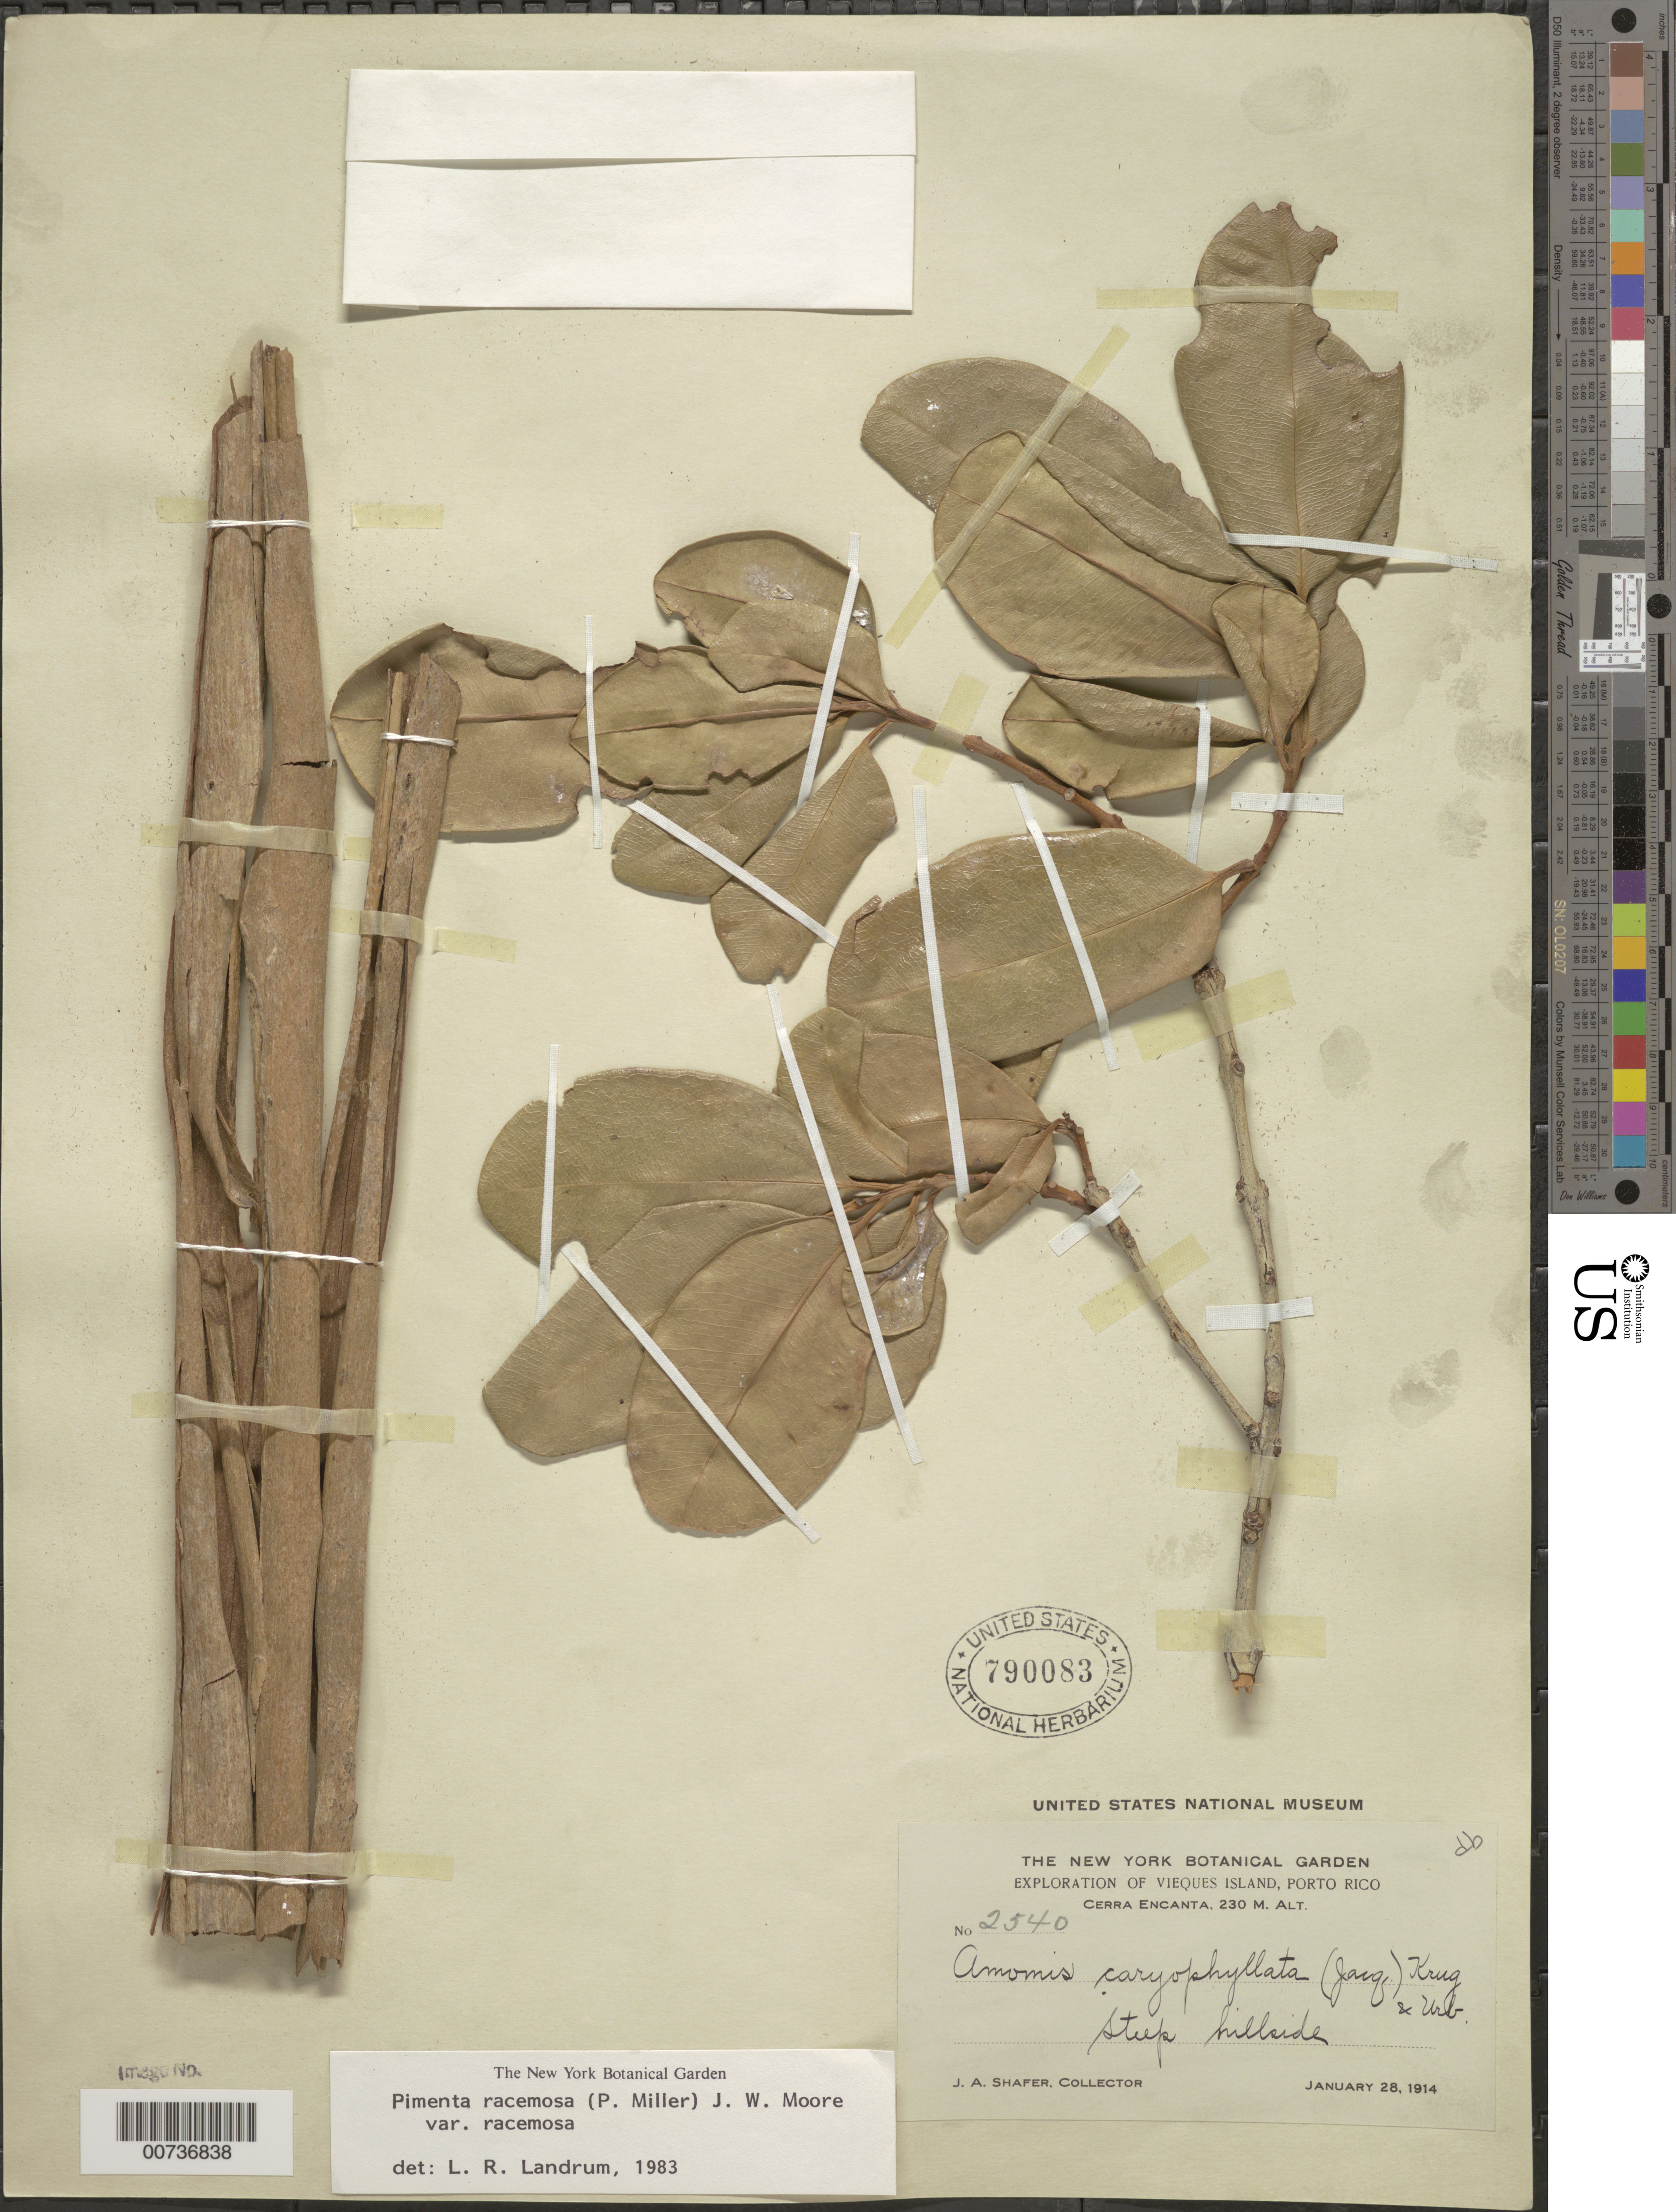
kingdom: Plantae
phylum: Tracheophyta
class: Magnoliopsida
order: Myrtales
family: Myrtaceae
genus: Pimenta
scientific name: Pimenta racemosa var. racemosa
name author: (Mill.) J.W. Moore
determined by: Landrum, L. R.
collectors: J. A. Shafer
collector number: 2540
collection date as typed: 28 Jan 1914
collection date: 1914-01-28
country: Puerto Rico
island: Vieques I.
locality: Cerra Encanta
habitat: Steep hillside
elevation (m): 230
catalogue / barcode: US 790083